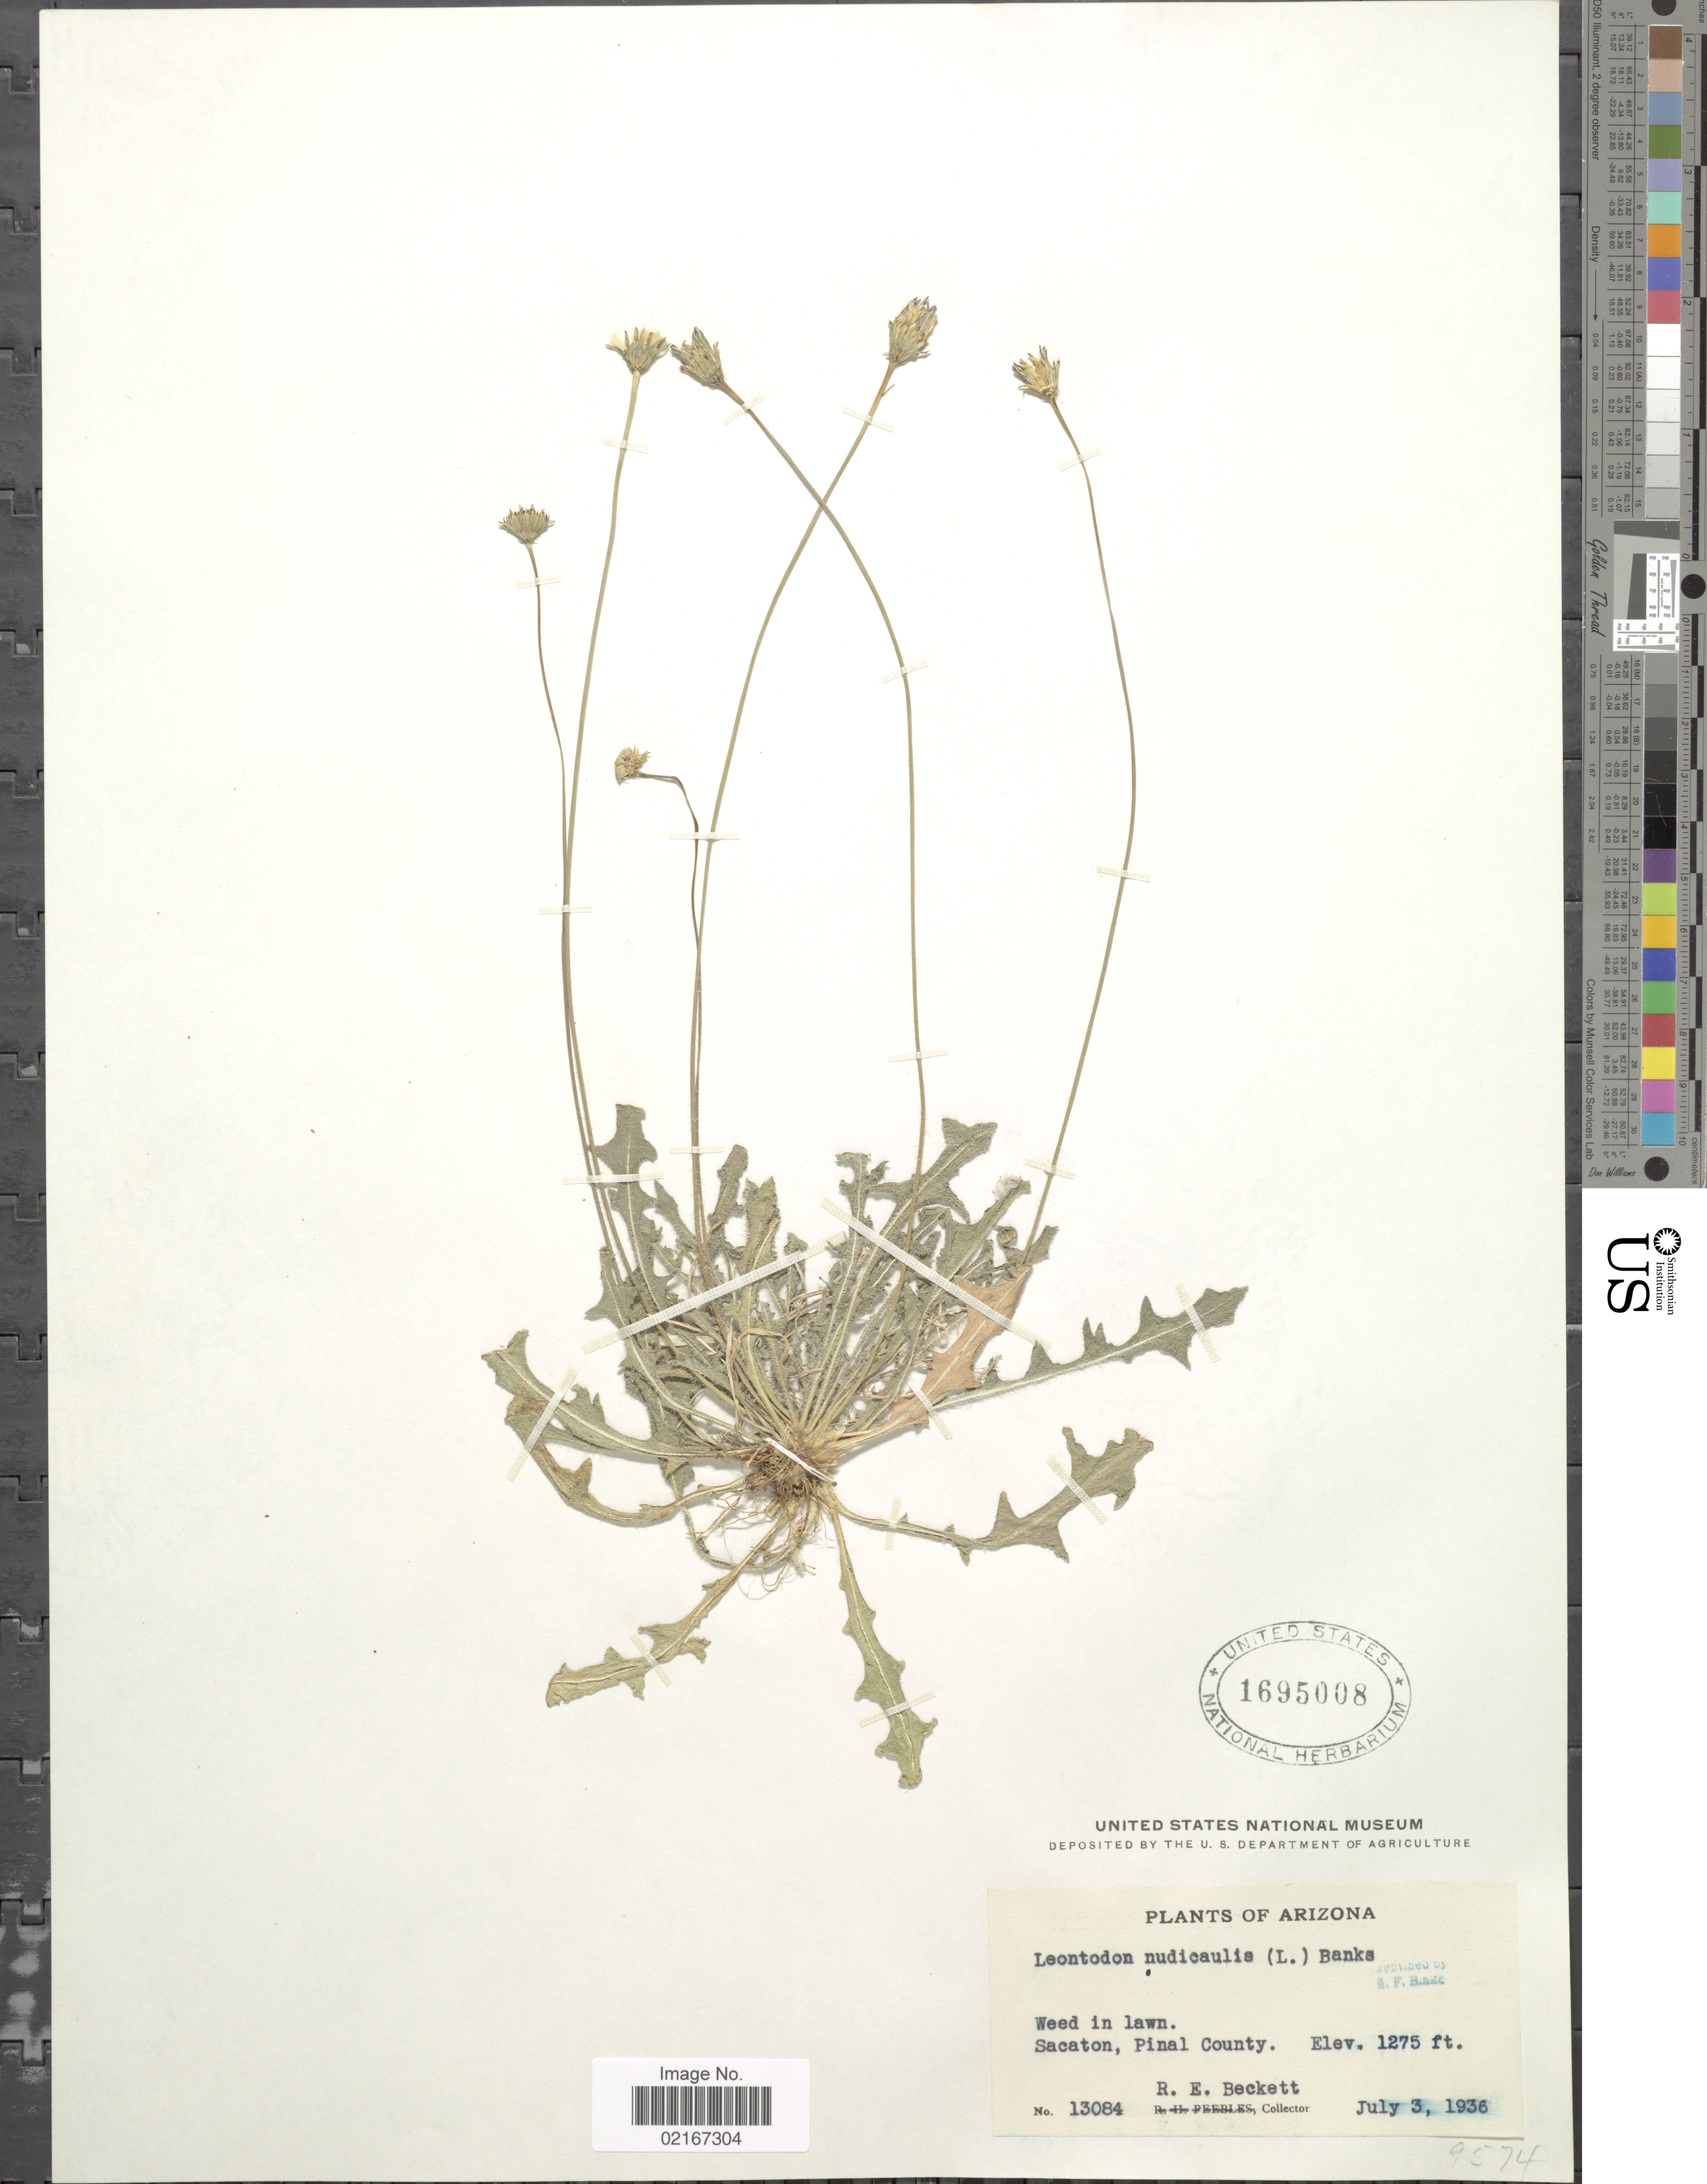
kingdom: Plantae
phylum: Tracheophyta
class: Magnoliopsida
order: Asterales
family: Asteraceae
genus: Leontodon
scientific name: Leontodon saxatilis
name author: Lam.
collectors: R. Beckett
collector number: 13084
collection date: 1936-07-03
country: United States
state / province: Arizona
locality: Sacaton, Pinal County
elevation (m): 389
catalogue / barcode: US 1695008